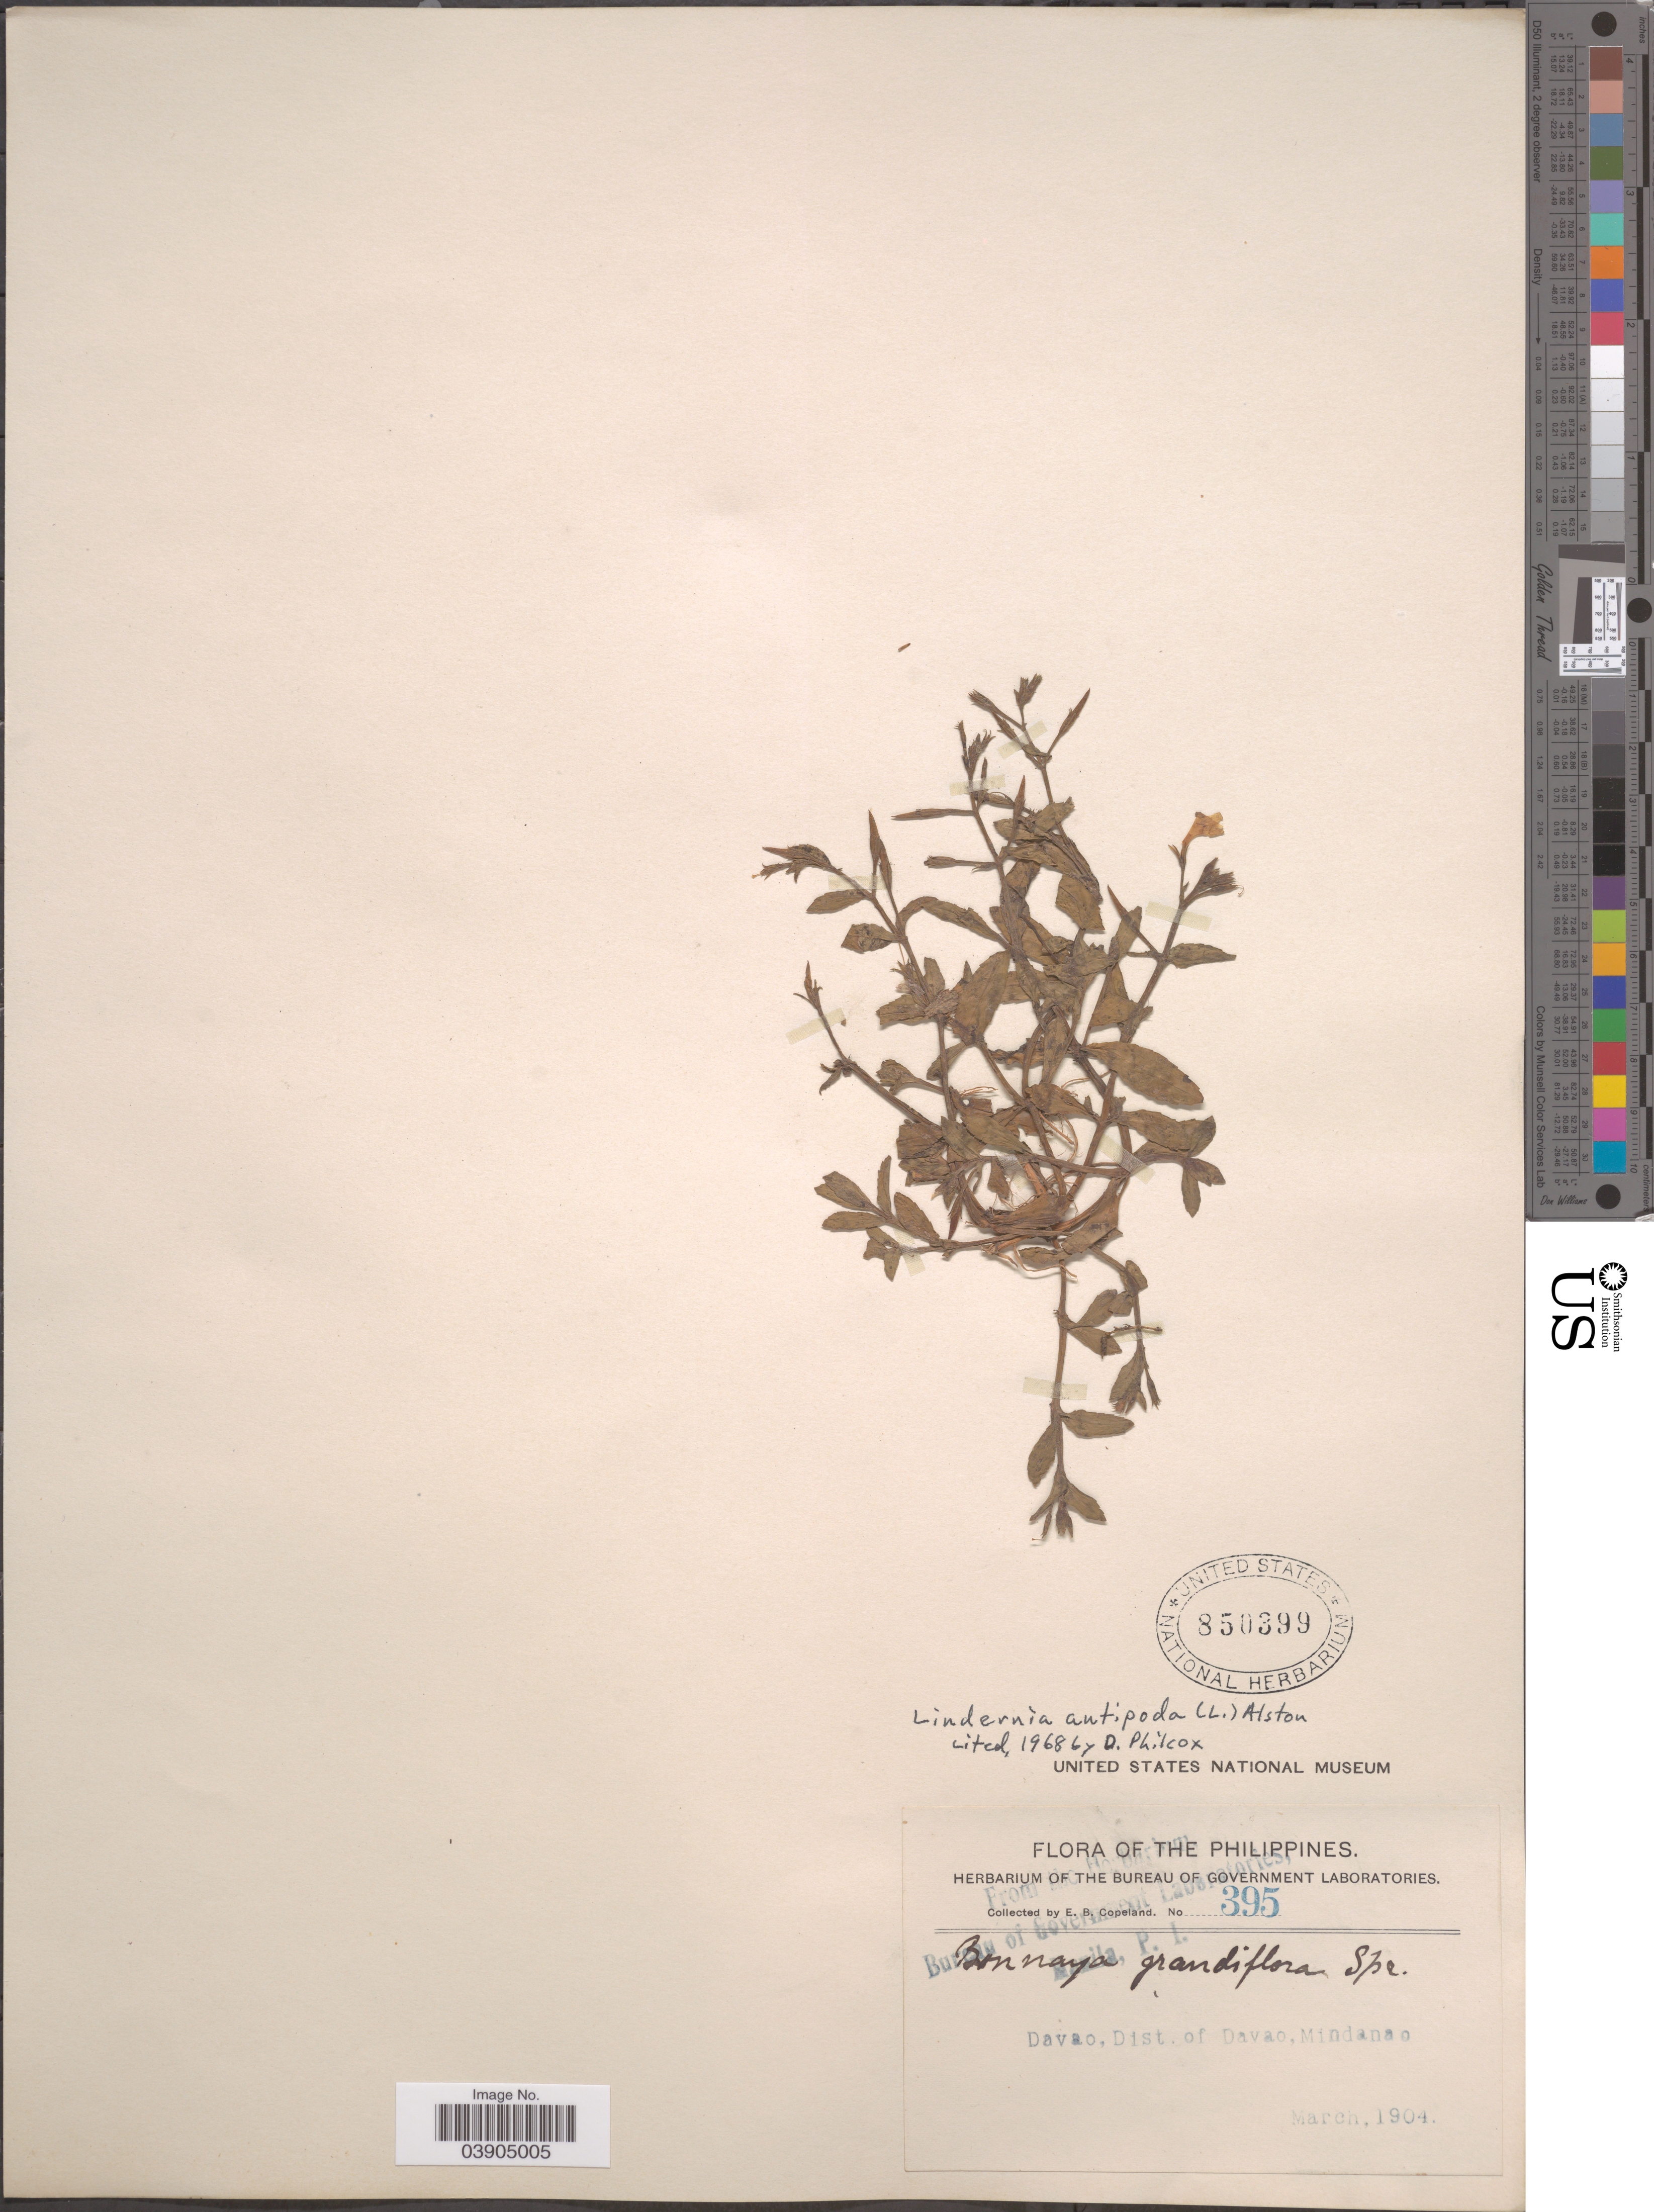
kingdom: Plantae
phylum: Tracheophyta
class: Magnoliopsida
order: Lamiales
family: Linderniaceae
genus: Lindernia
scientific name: Lindernia antipoda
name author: (L.) Alston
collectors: E. B. Copeland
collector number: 395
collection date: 1904-03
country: Philippines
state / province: Davao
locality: Davao, Dist. of Davao, Mindanao.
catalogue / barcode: US 850399